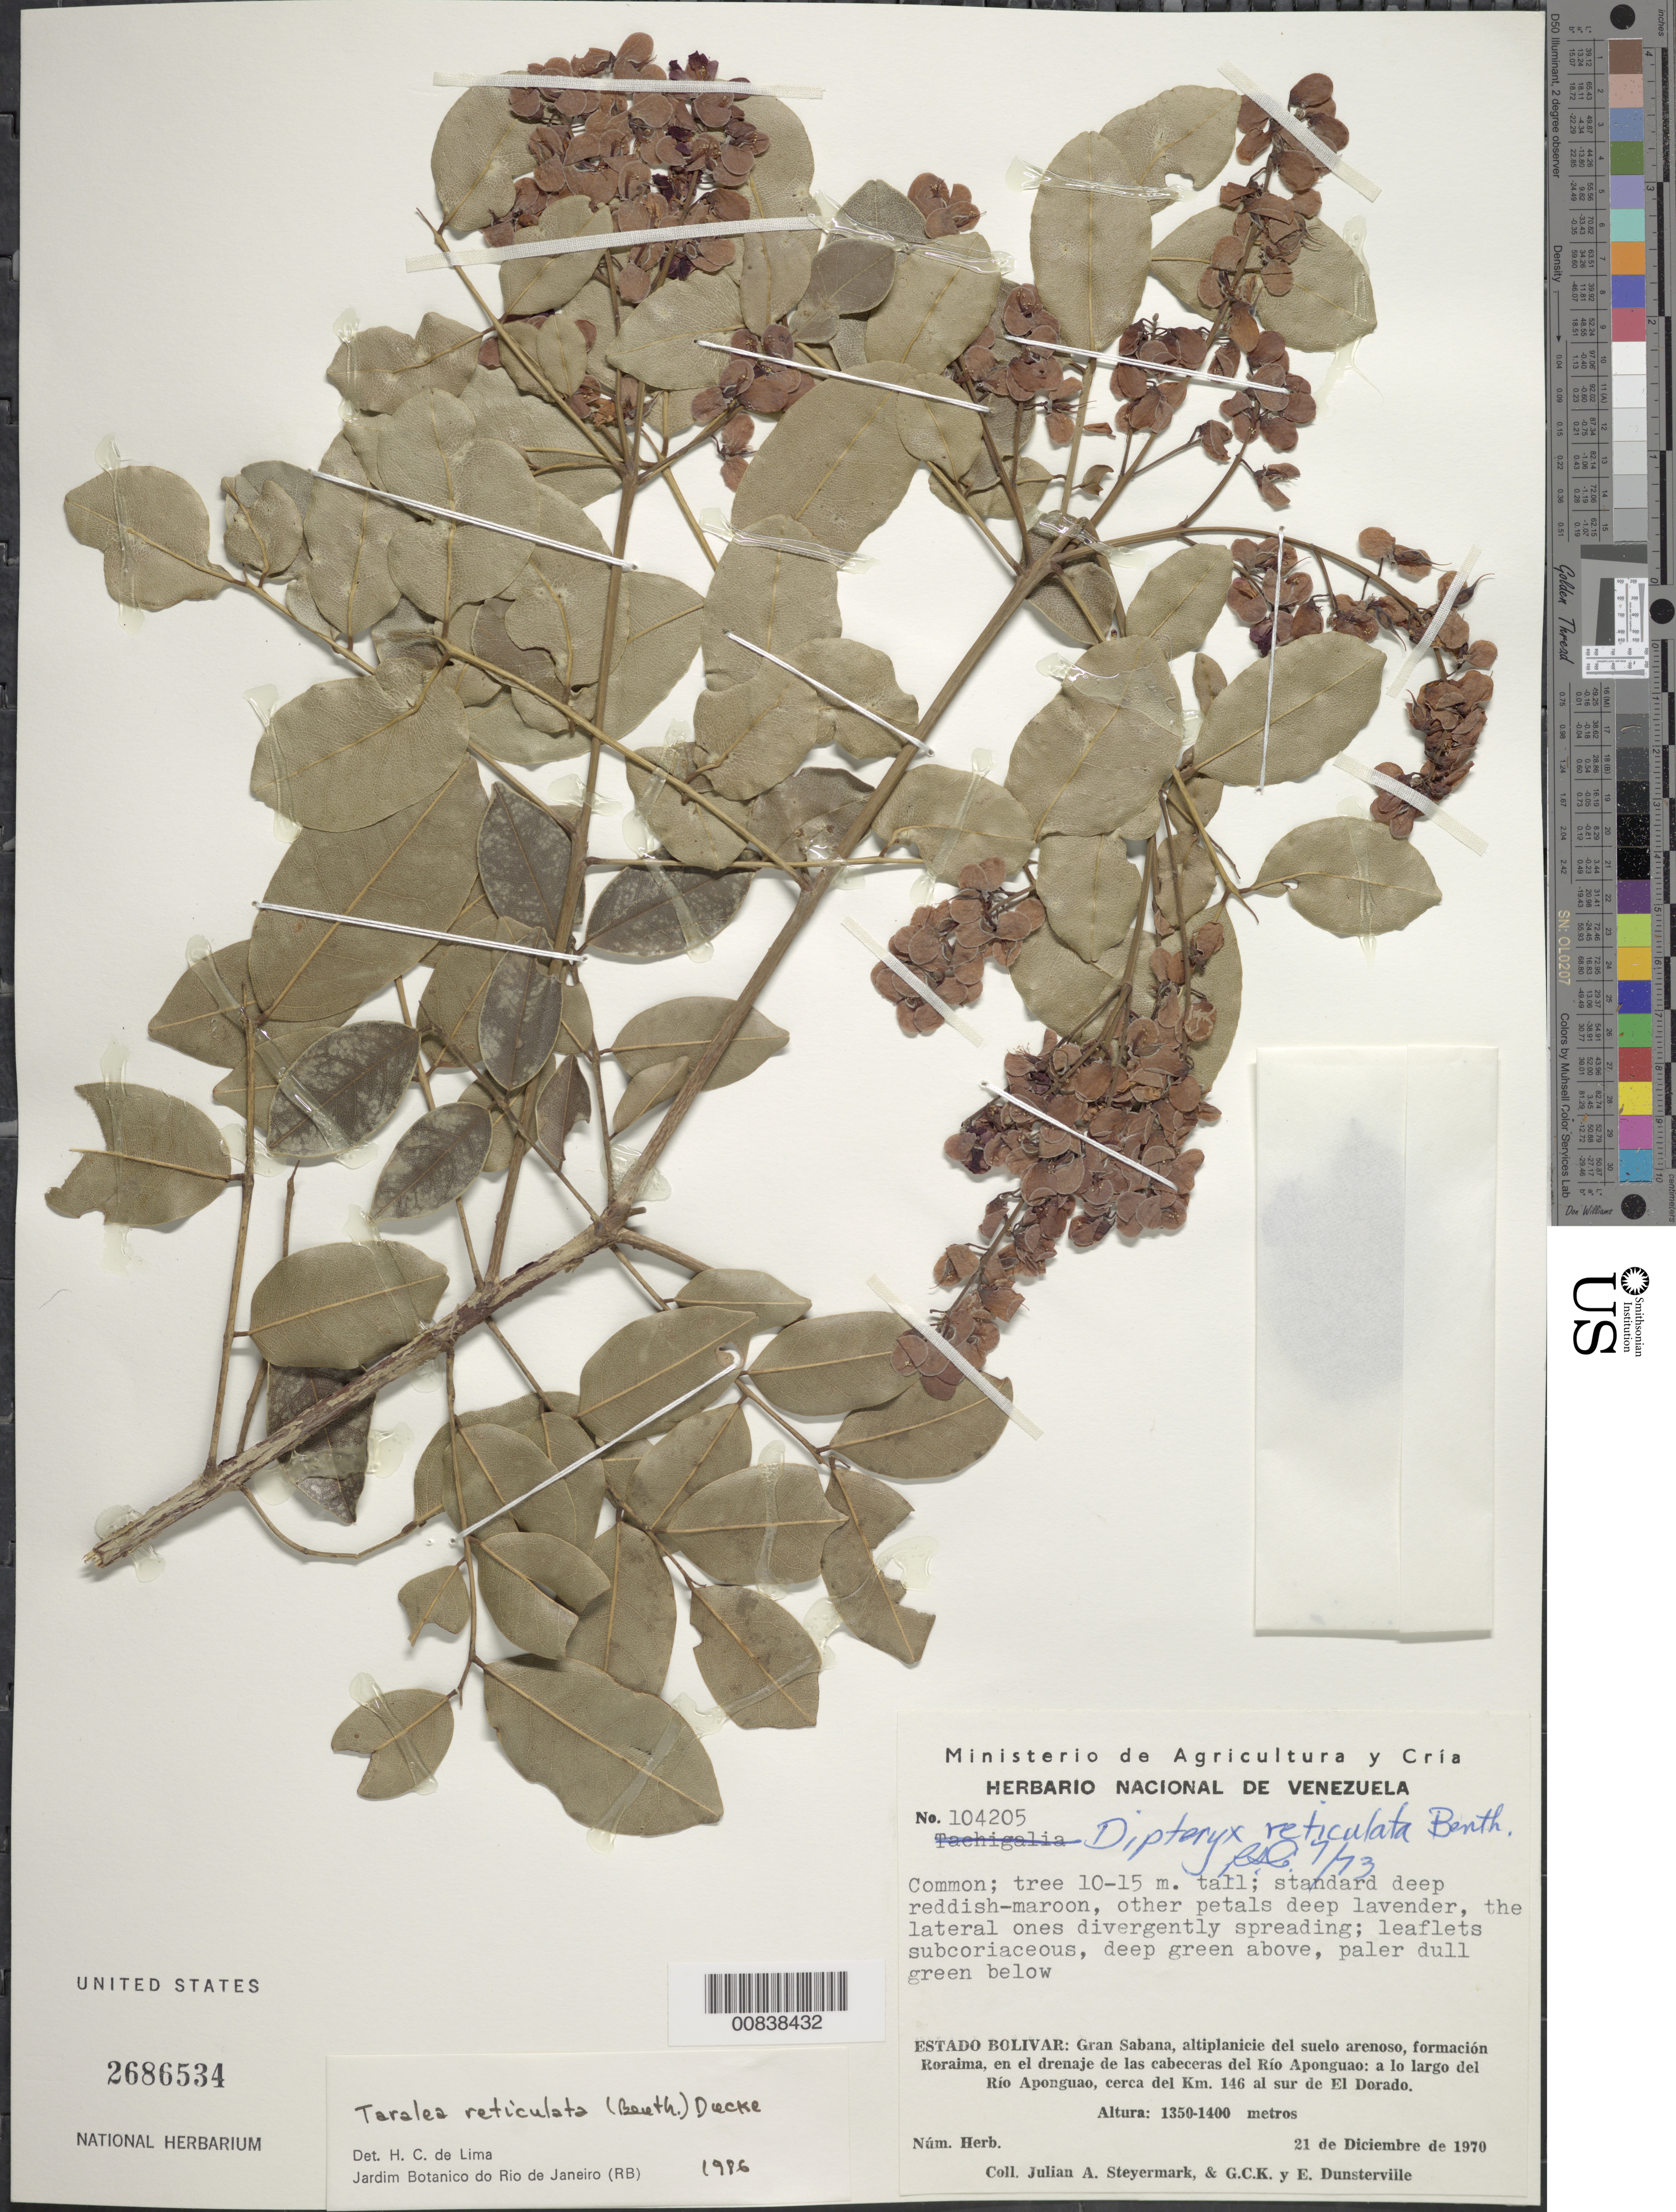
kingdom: Plantae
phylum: Tracheophyta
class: Magnoliopsida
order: Fabales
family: Fabaceae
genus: Taralea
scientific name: Taralea reticulata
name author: (Benth.) Ducke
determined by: Lima, H. C. de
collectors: J. Steyermark, G. C. K. Dunsterville & E. Dunsterville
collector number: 104205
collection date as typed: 21-Dec-70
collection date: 1970-12-21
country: Venezuela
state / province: Bolívar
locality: Gran Sabana, formacion Roraima, Río Aponguao, 146 km sur de El Dorado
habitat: Altiplanicie del suelo arenoso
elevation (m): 1350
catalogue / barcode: US 2686534